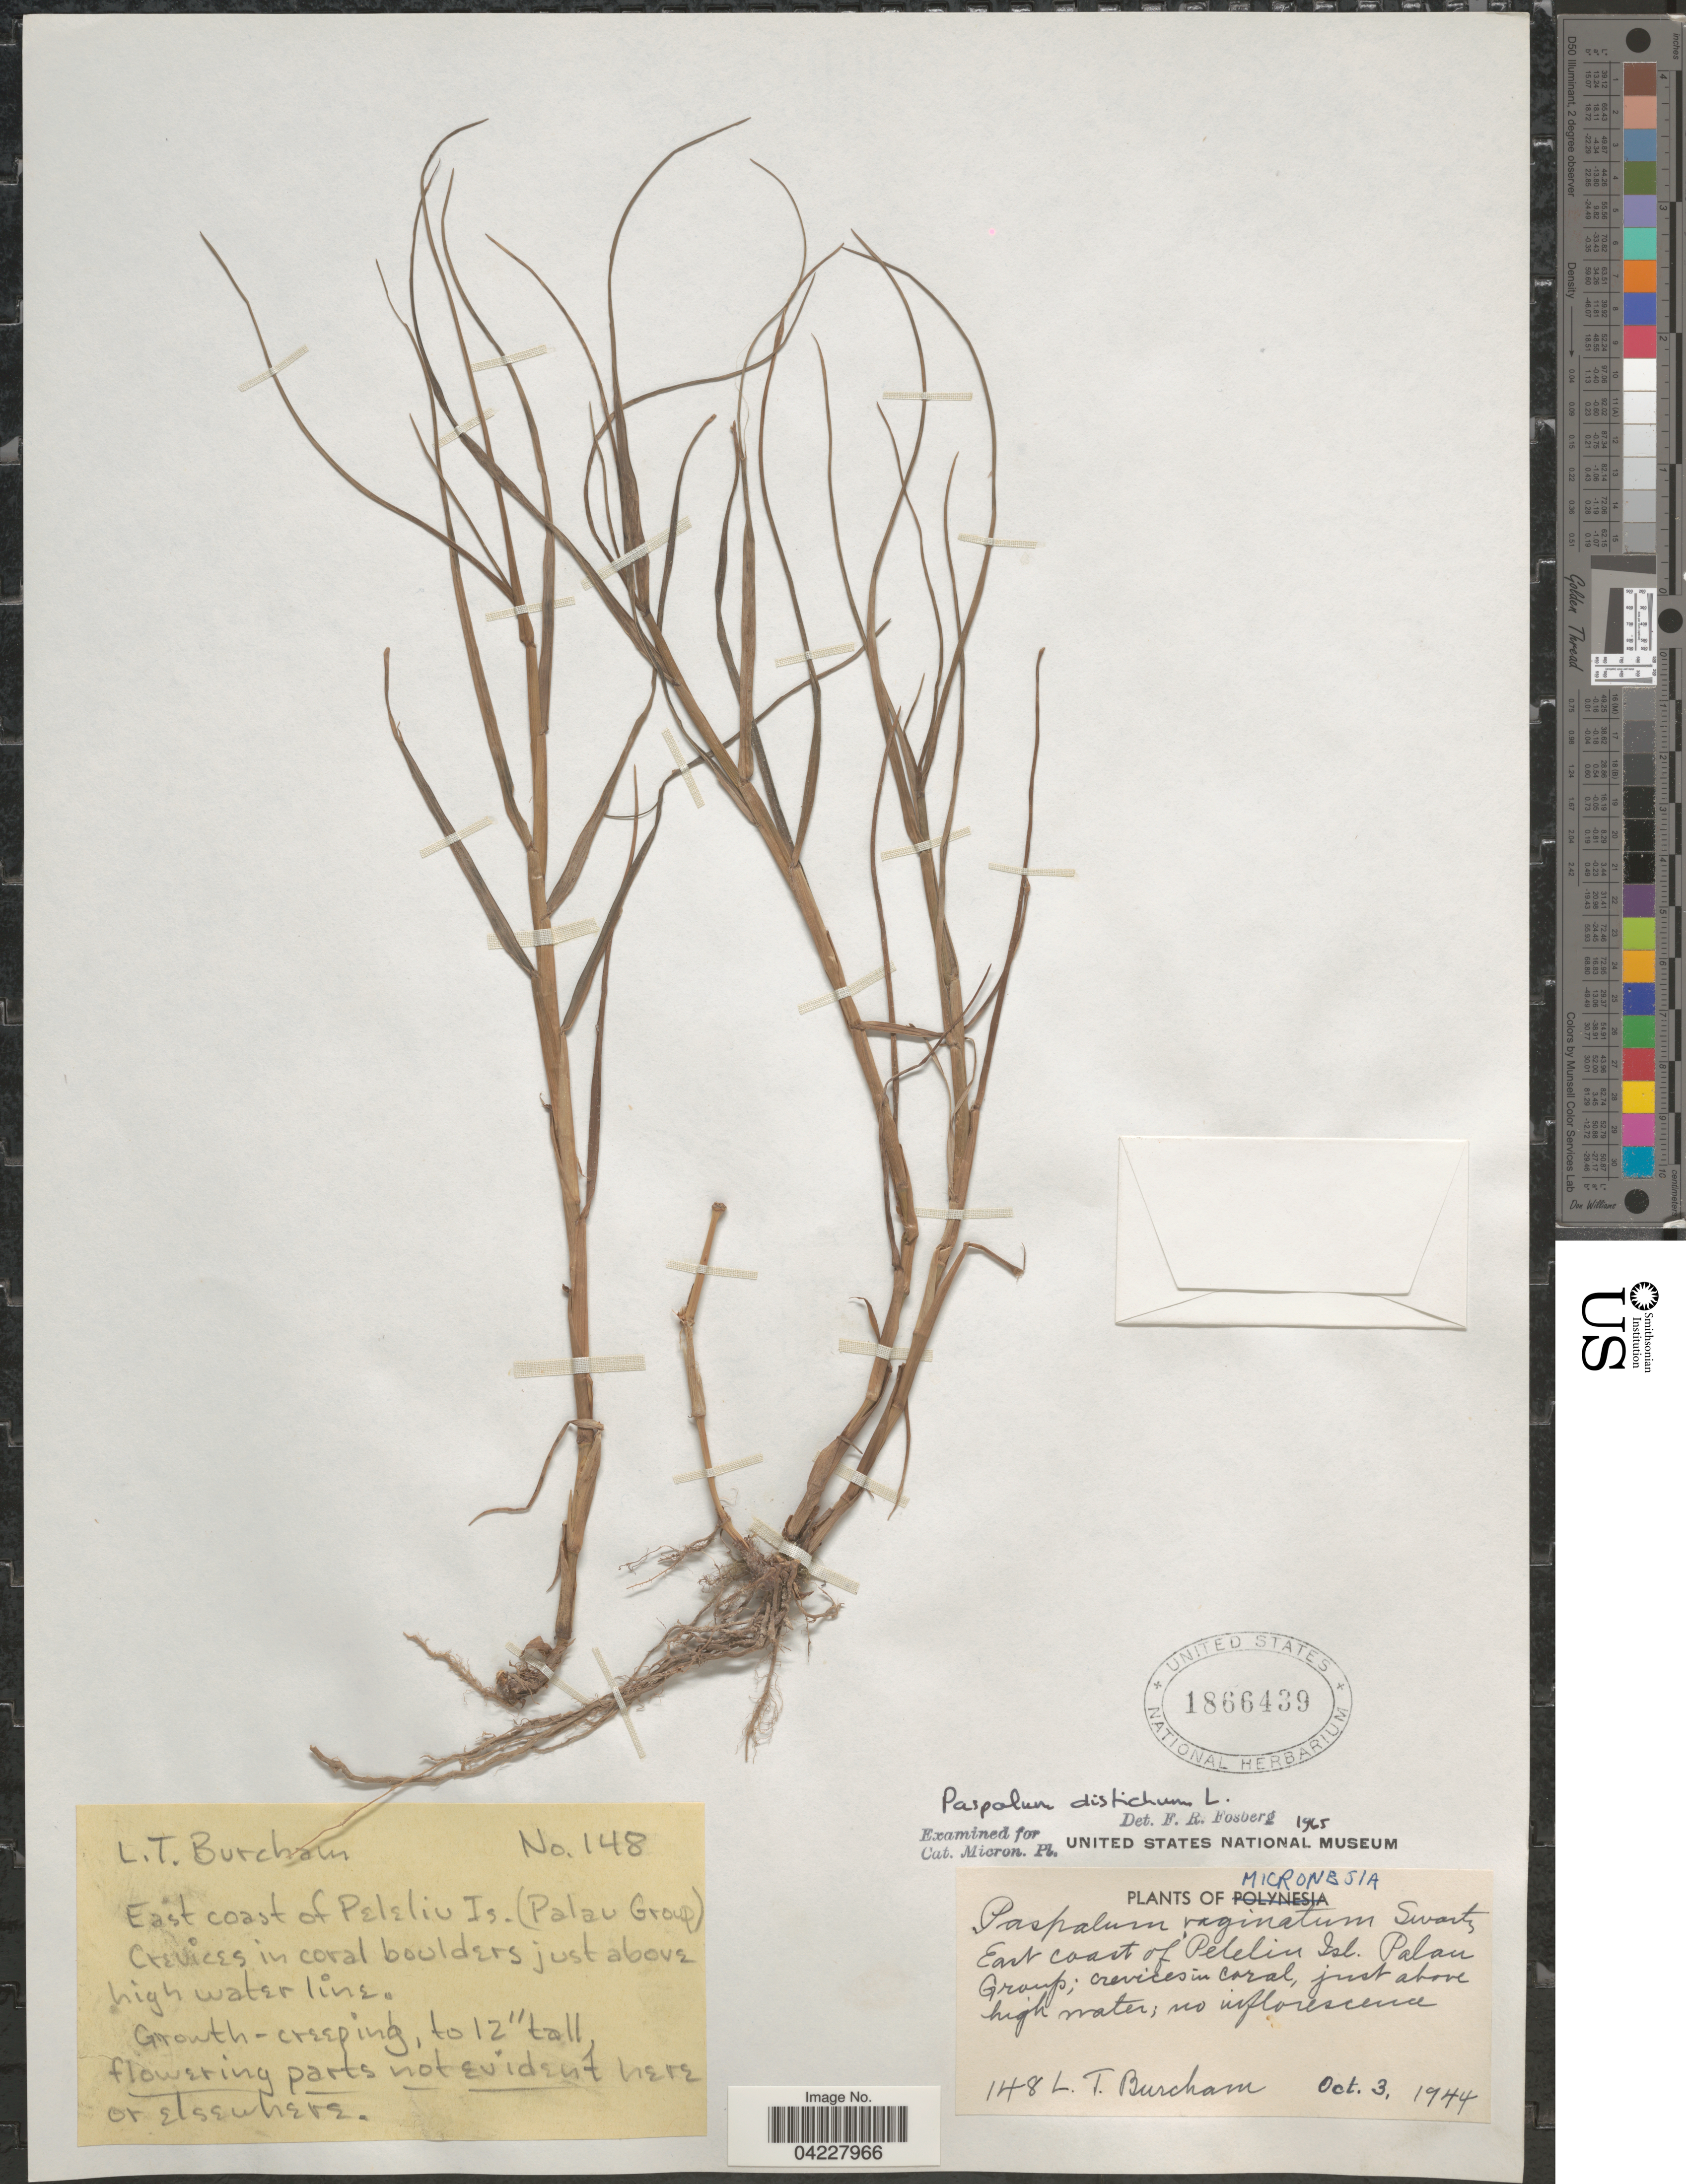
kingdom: Plantae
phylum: Tracheophyta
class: Liliopsida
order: Poales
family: Poaceae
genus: Paspalum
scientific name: Paspalum distichum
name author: L.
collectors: L. Burcham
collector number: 148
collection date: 1944-10-03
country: Palau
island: Beliliou [Peleuu]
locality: East coast of Peleliu Isl. (Palau Group).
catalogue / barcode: US 1866439